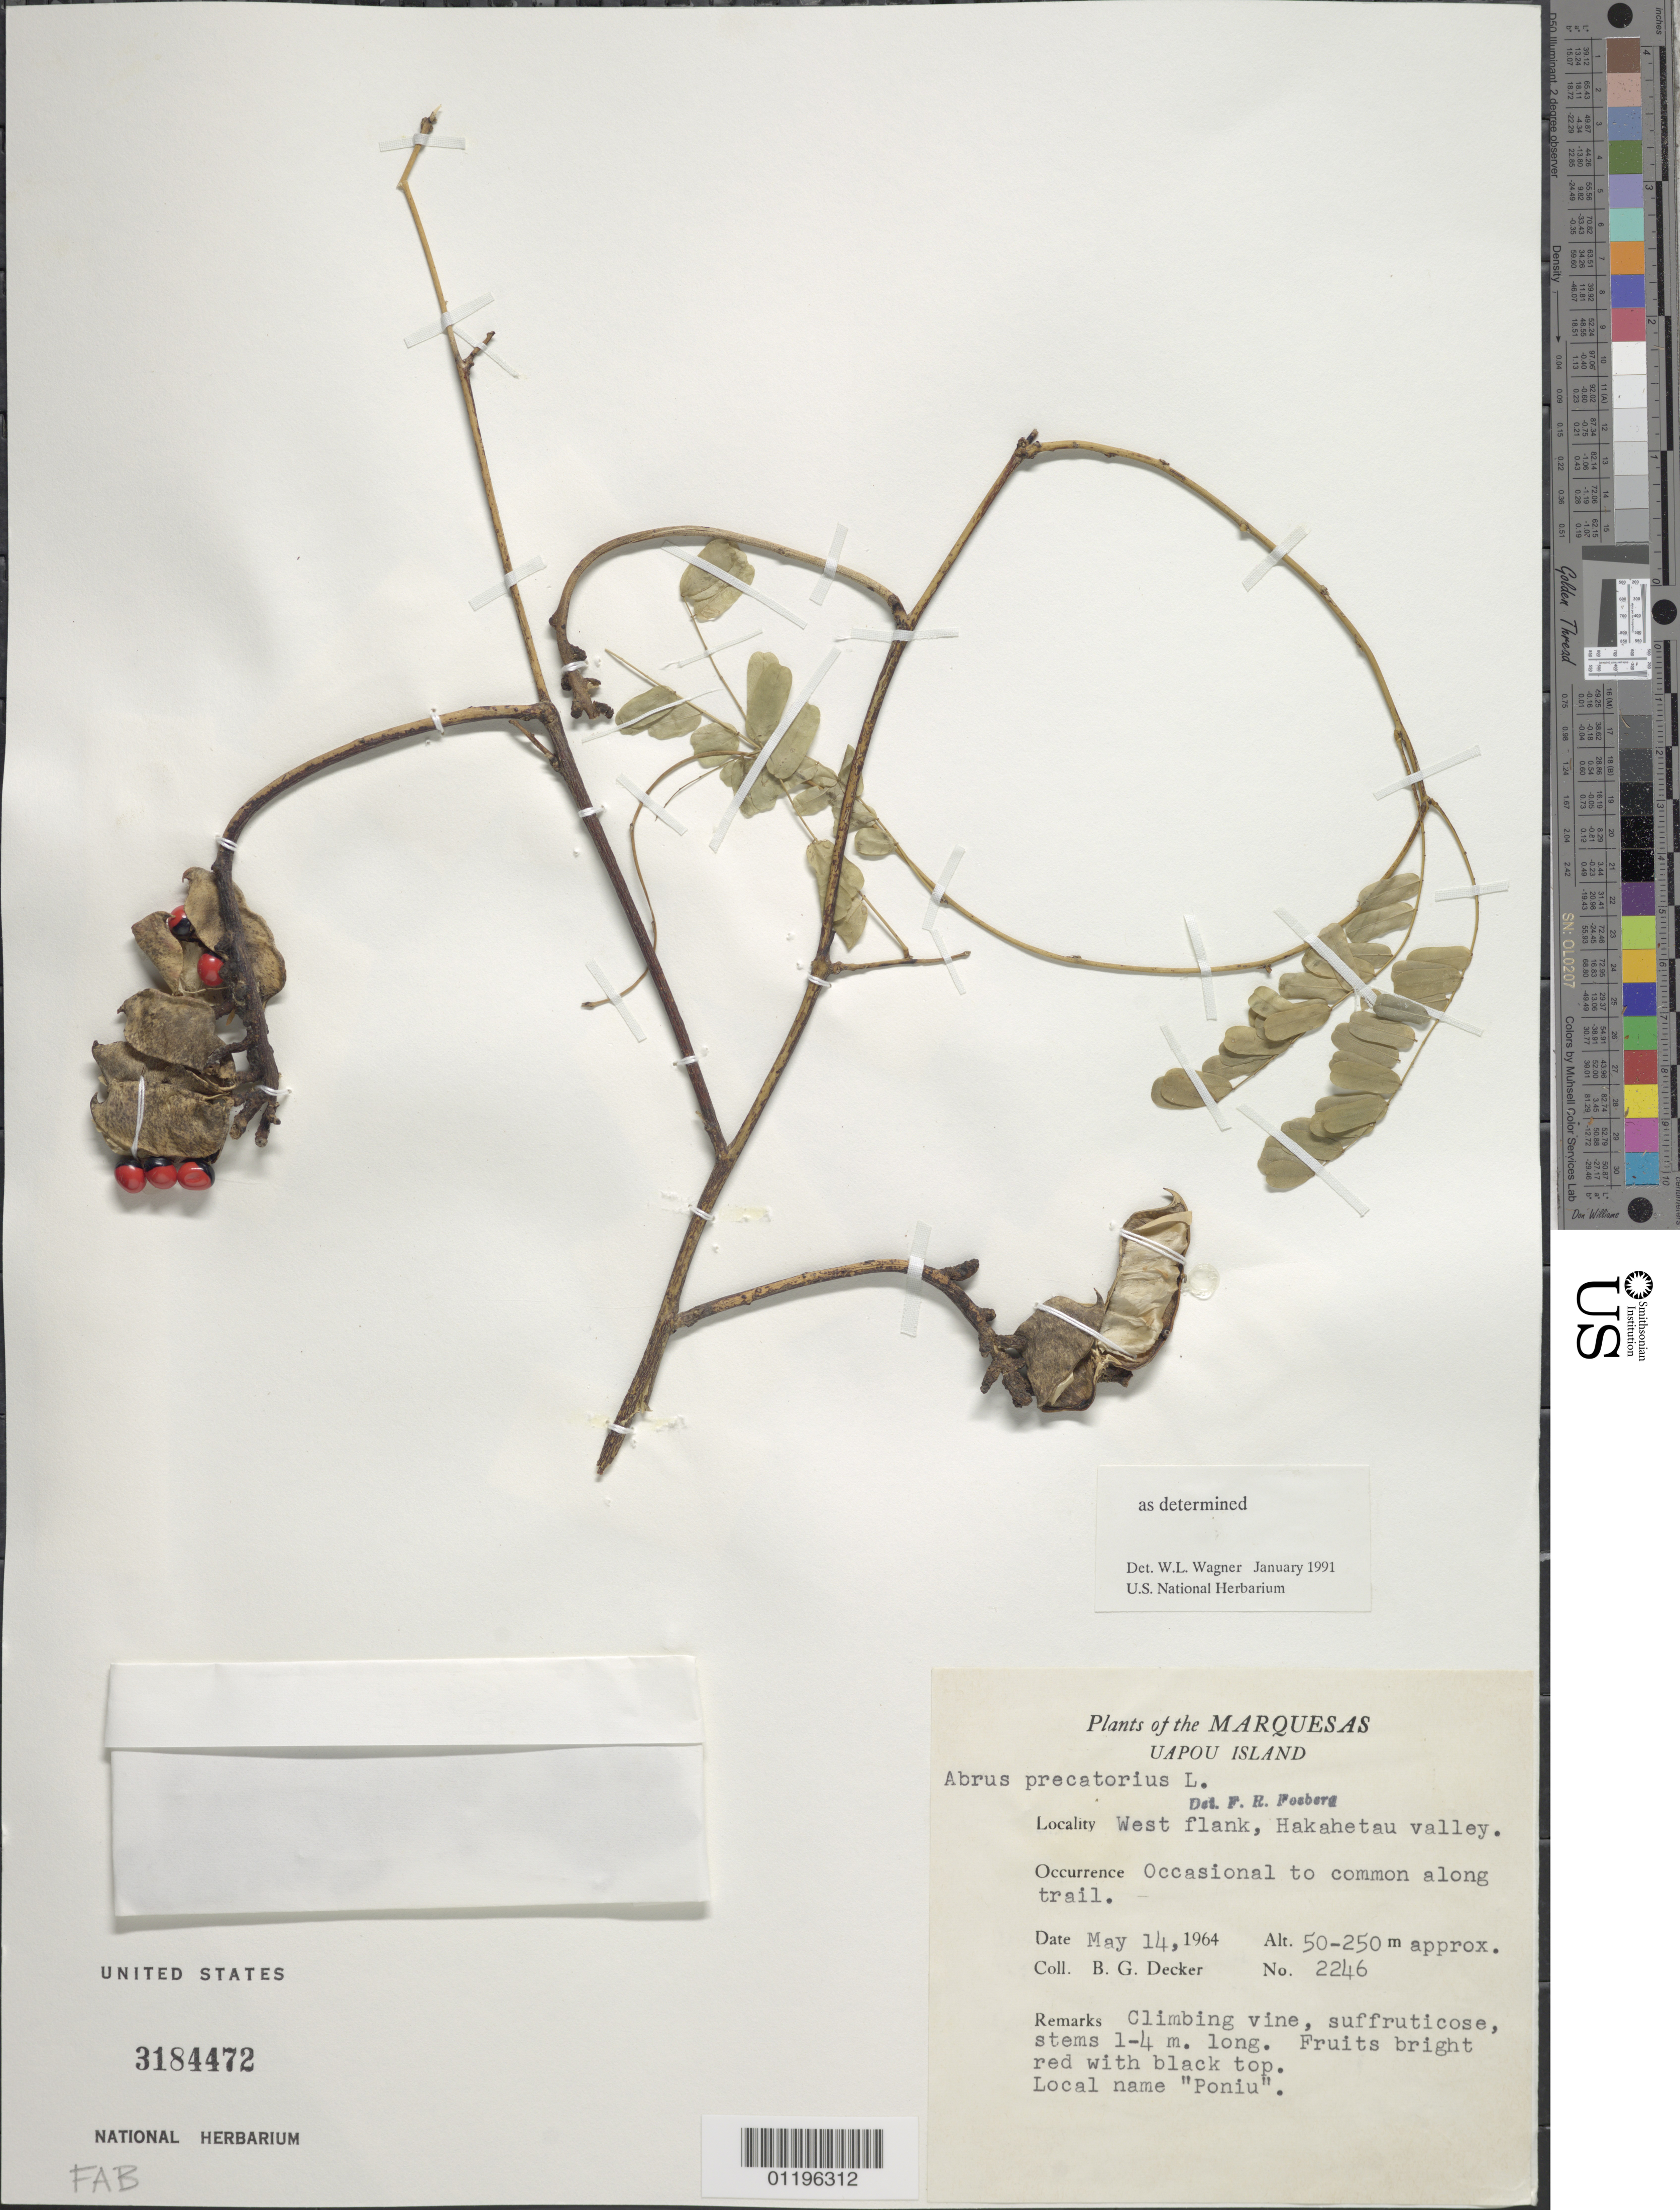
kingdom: Plantae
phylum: Tracheophyta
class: Magnoliopsida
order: Fabales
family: Fabaceae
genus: Abrus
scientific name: Abrus precatorius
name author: L.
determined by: Wagner, W. L., (BOT), Smithsonian Institution - National Museum of Natural History (UNITED STATES)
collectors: B. G. Decker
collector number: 2246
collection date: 1964-05-14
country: French Polynesia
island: Ua Pou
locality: Hakahetau Valley, W flank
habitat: Occasional to common along trail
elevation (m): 50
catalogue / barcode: US 3184472